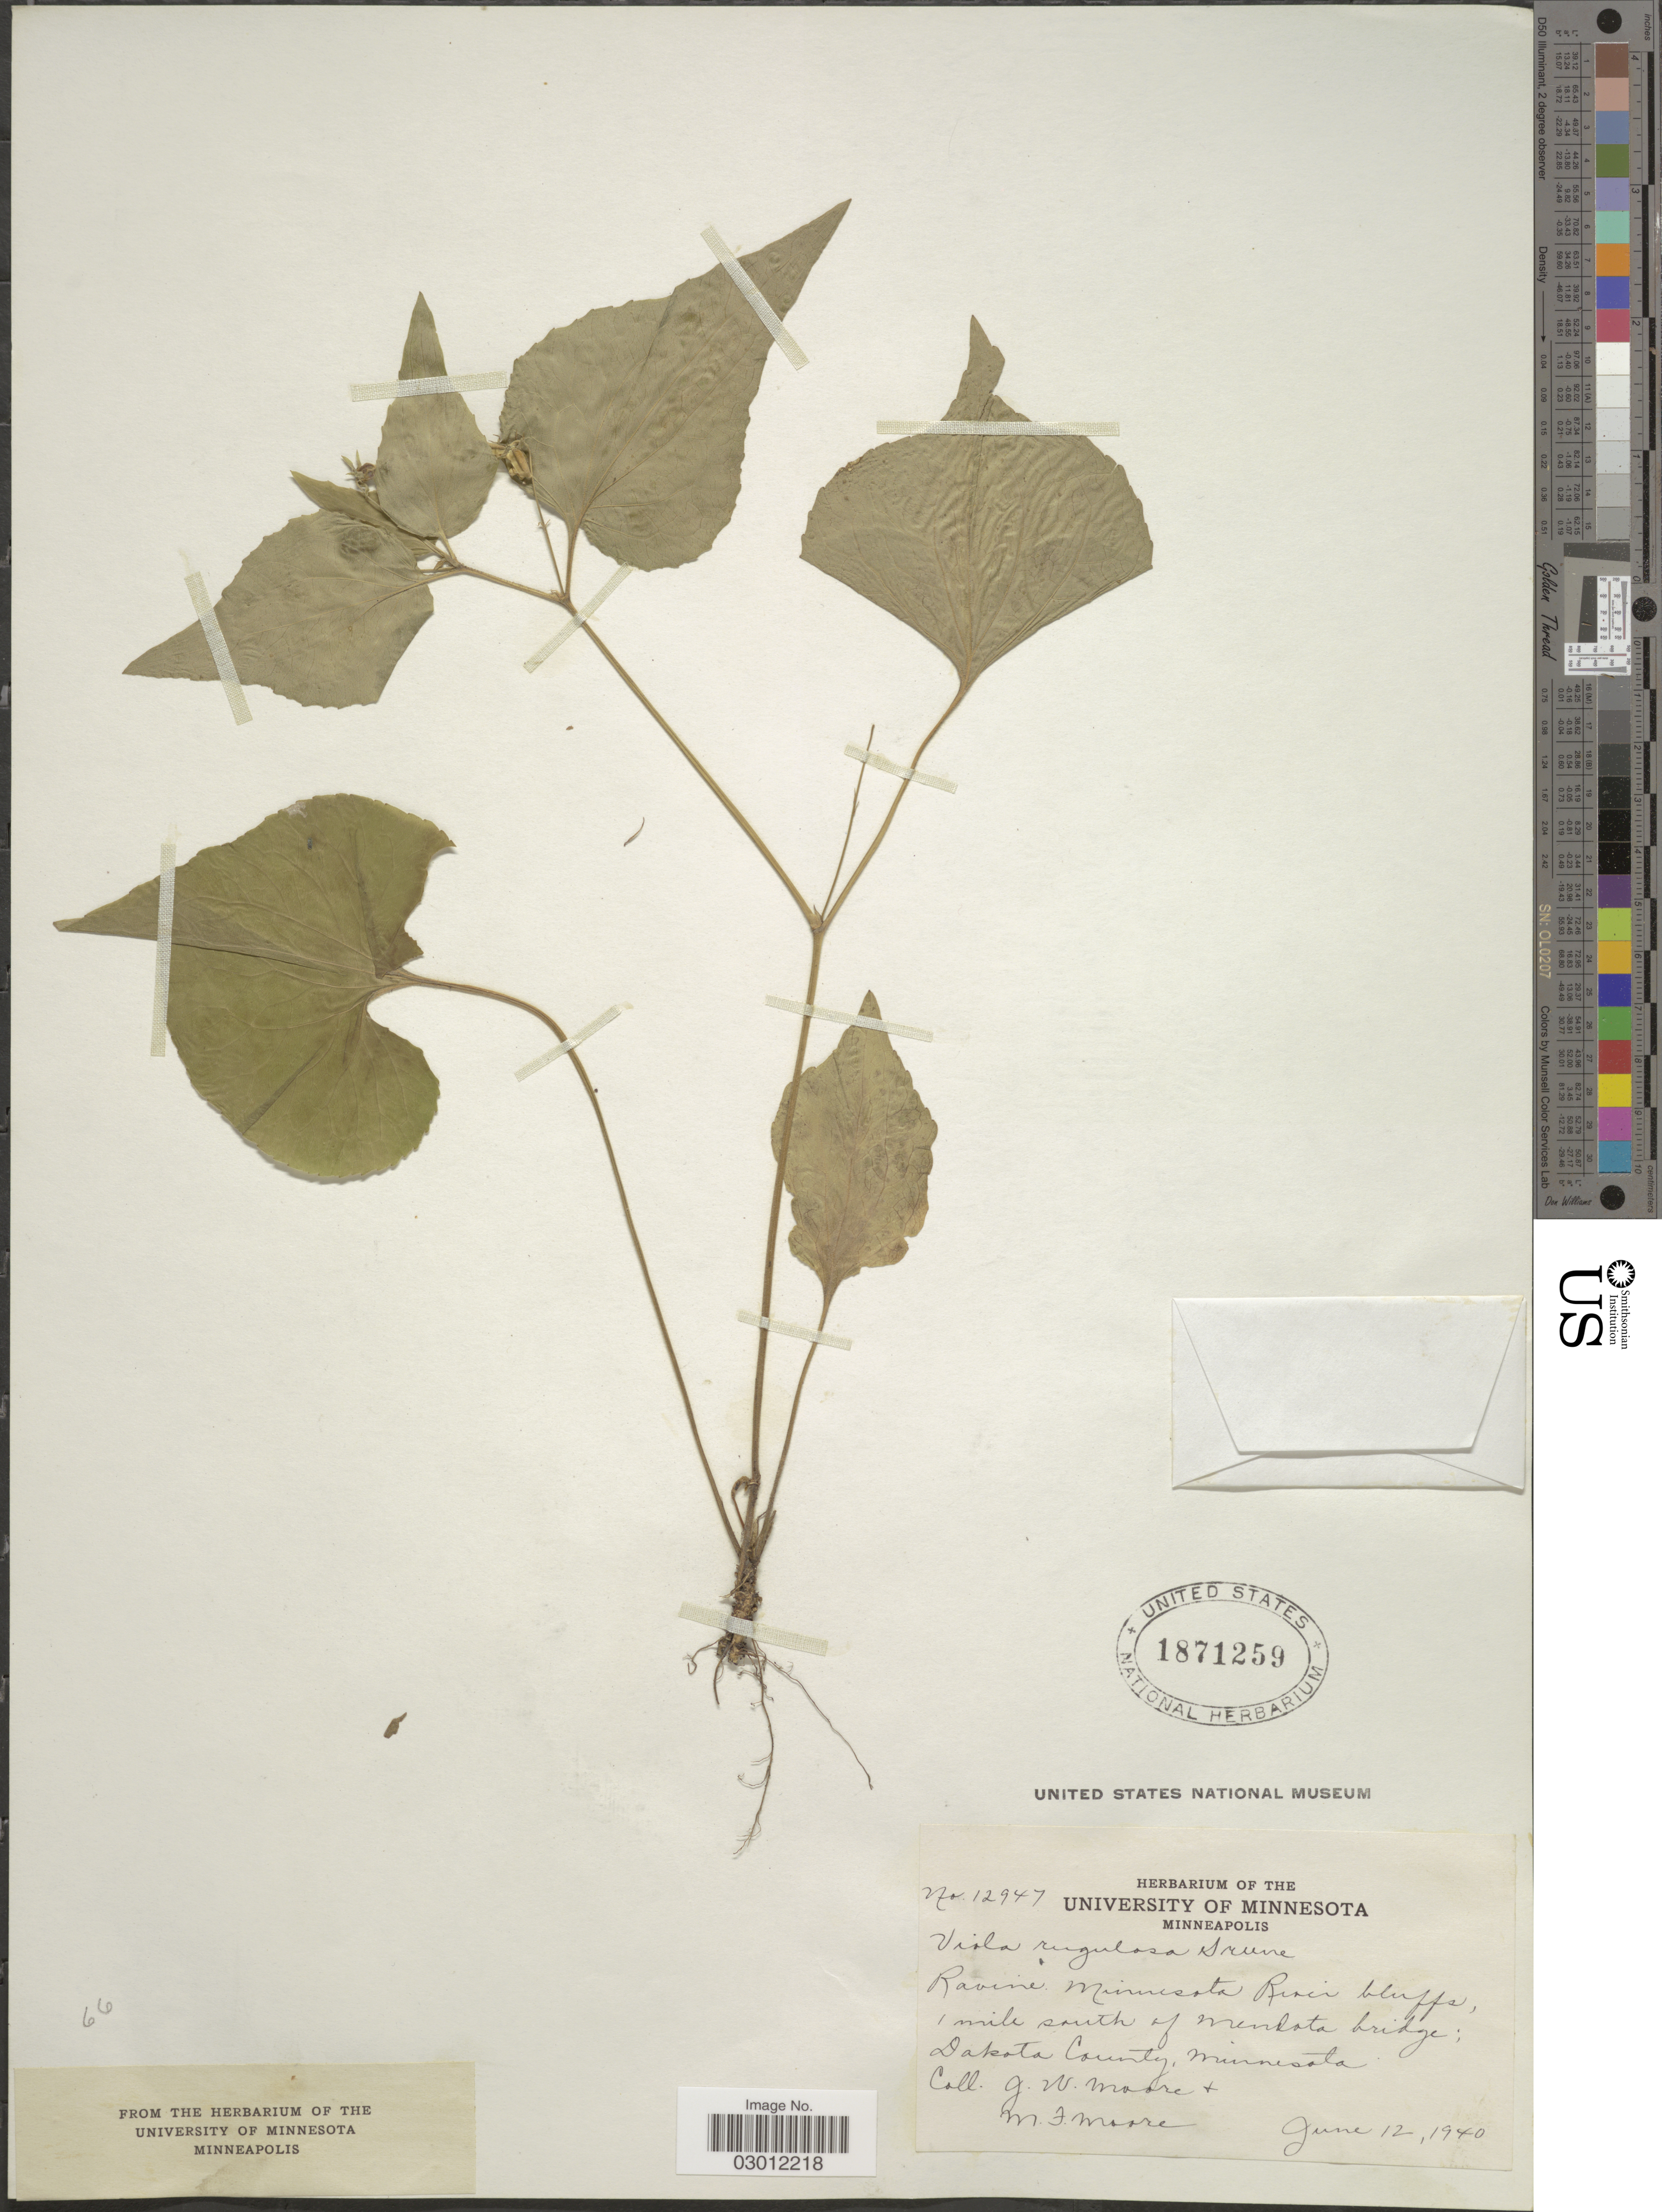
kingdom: Plantae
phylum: Tracheophyta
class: Magnoliopsida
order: Malpighiales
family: Violaceae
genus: Viola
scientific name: Viola canadensis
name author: L.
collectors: J. Moore & M. F. Moore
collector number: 12947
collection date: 1940-06-12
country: United States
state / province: Minnesota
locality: Ravine. Minnesota River bluffs, 1 mile south of Mendota bridge; Dakota County.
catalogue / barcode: US 1871259